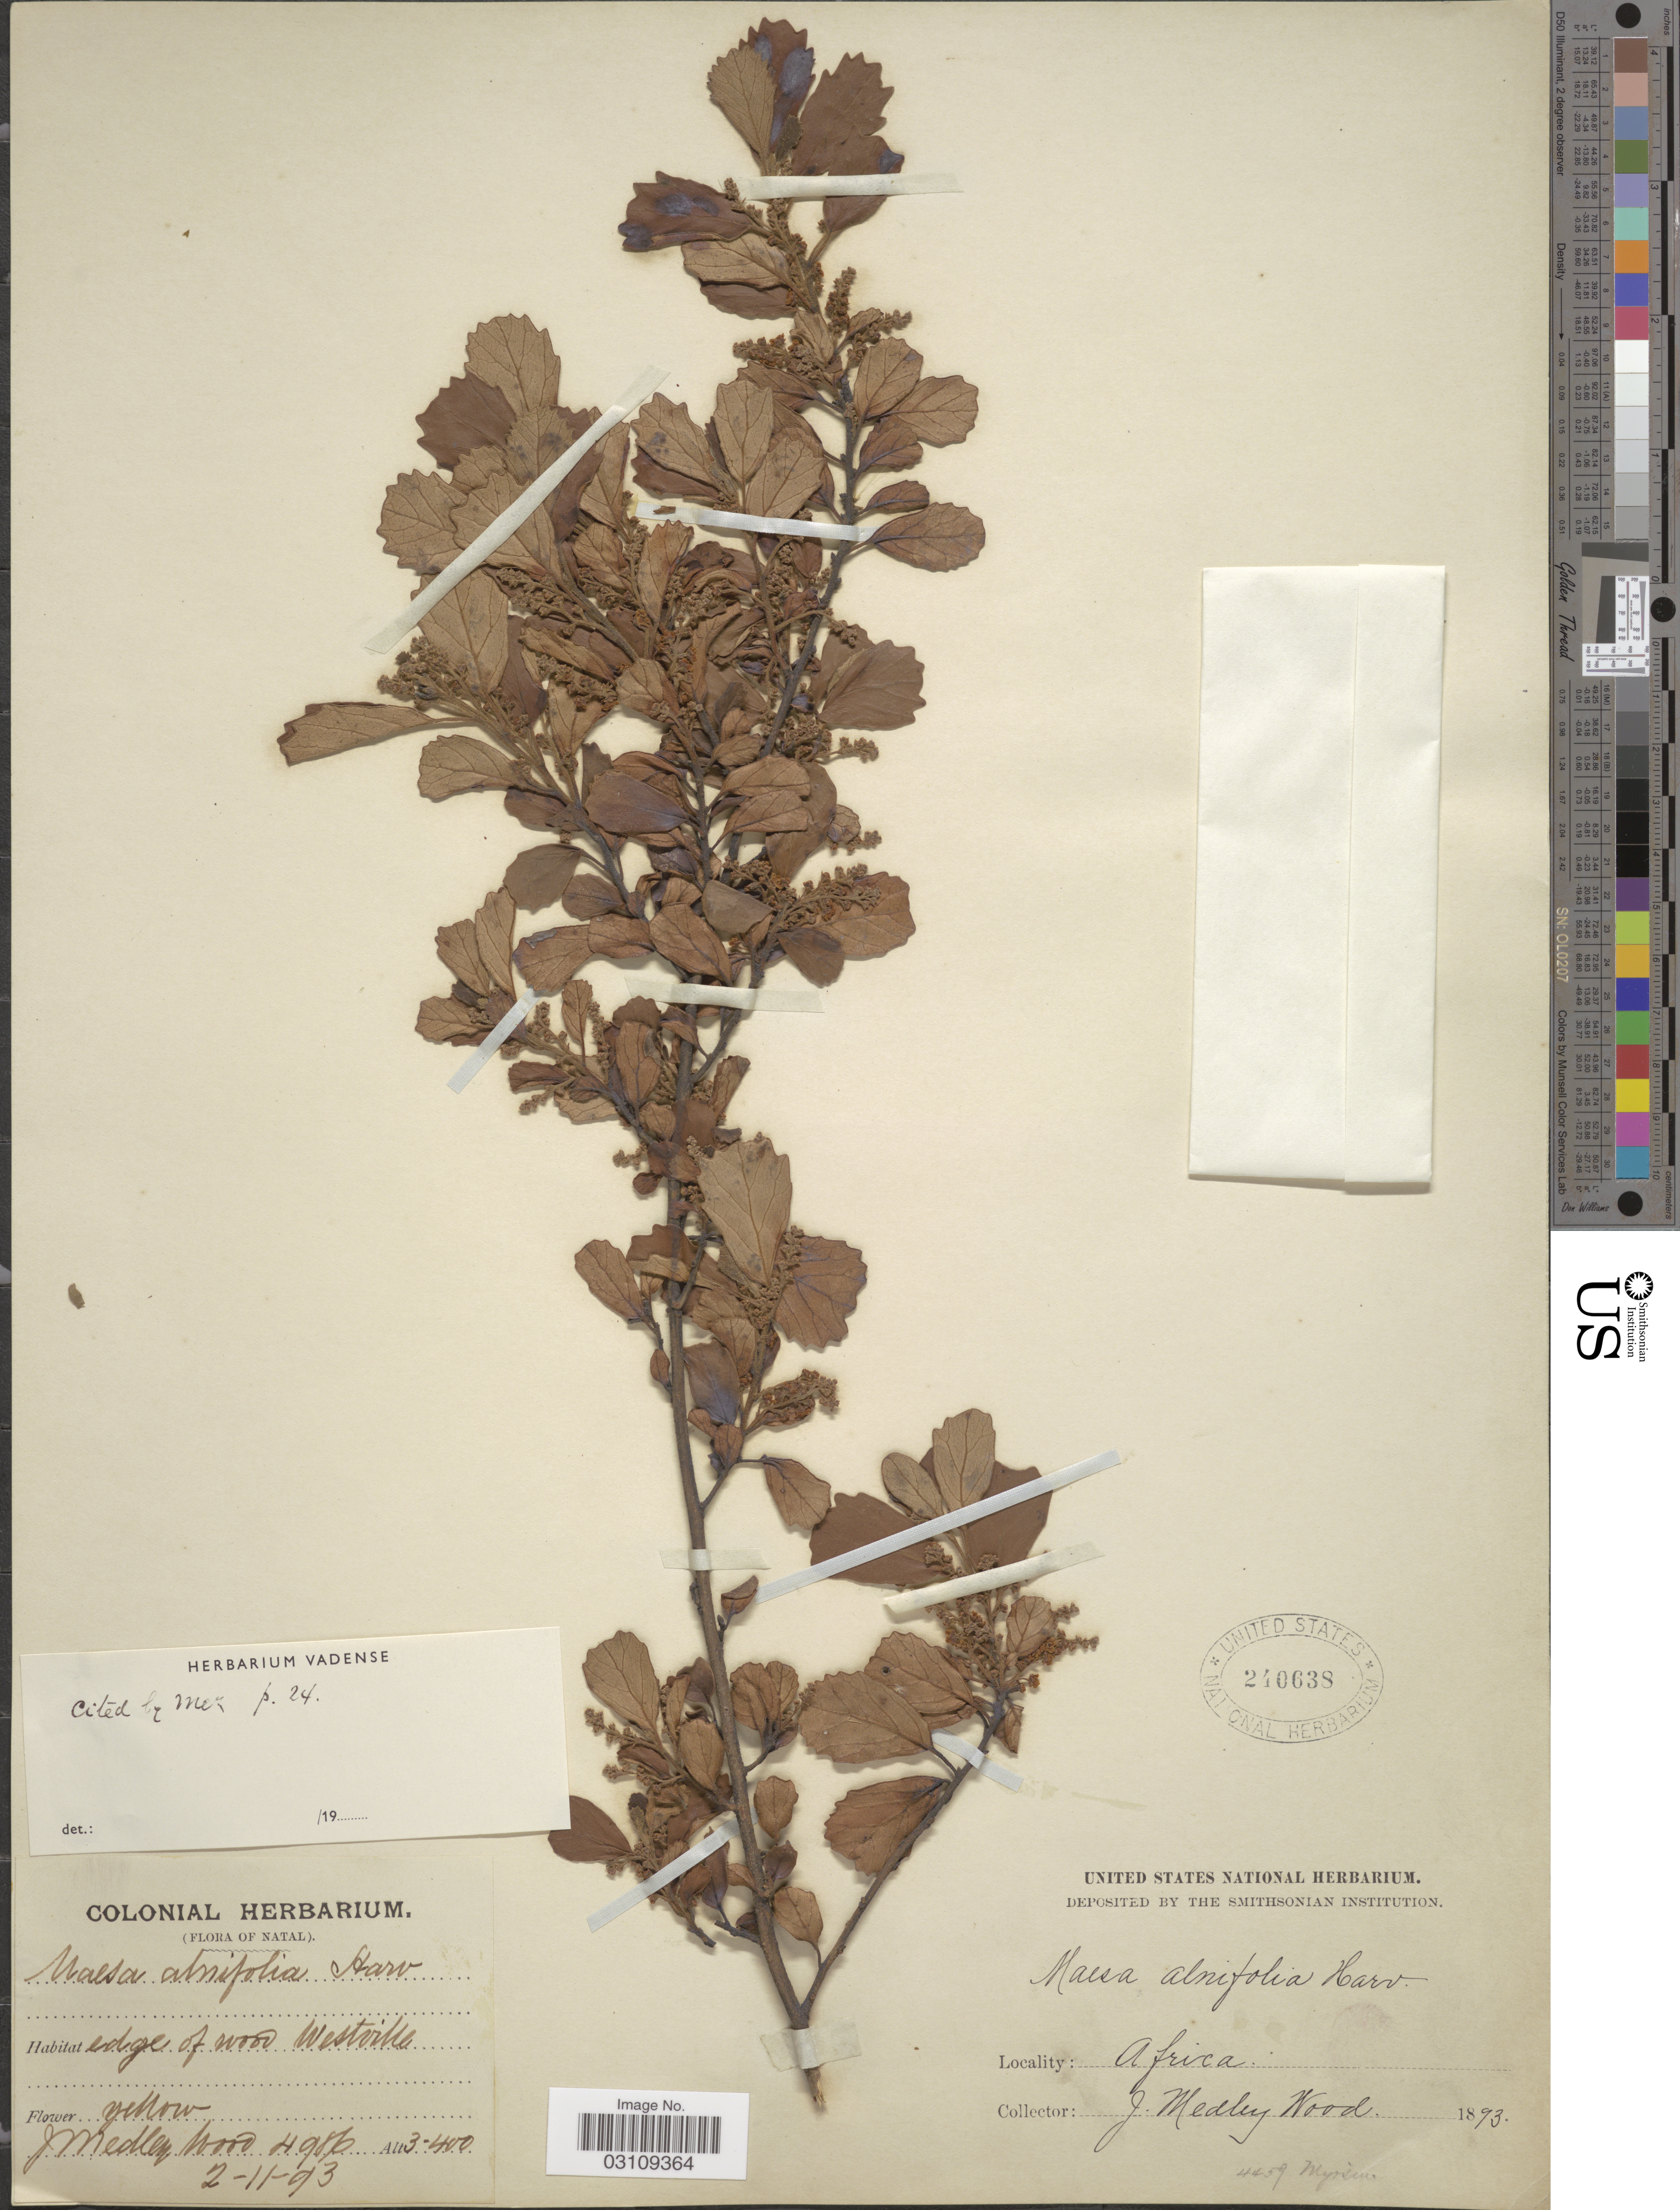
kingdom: Plantae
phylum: Tracheophyta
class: Magnoliopsida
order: Ericales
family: Primulaceae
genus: Maesa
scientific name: Maesa alnifolia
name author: Harv.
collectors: J. Medley Wood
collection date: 1893-11-02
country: South Africa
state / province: KwaZulu-Natal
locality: Natal. Edge of wood Westville.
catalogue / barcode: US 240638